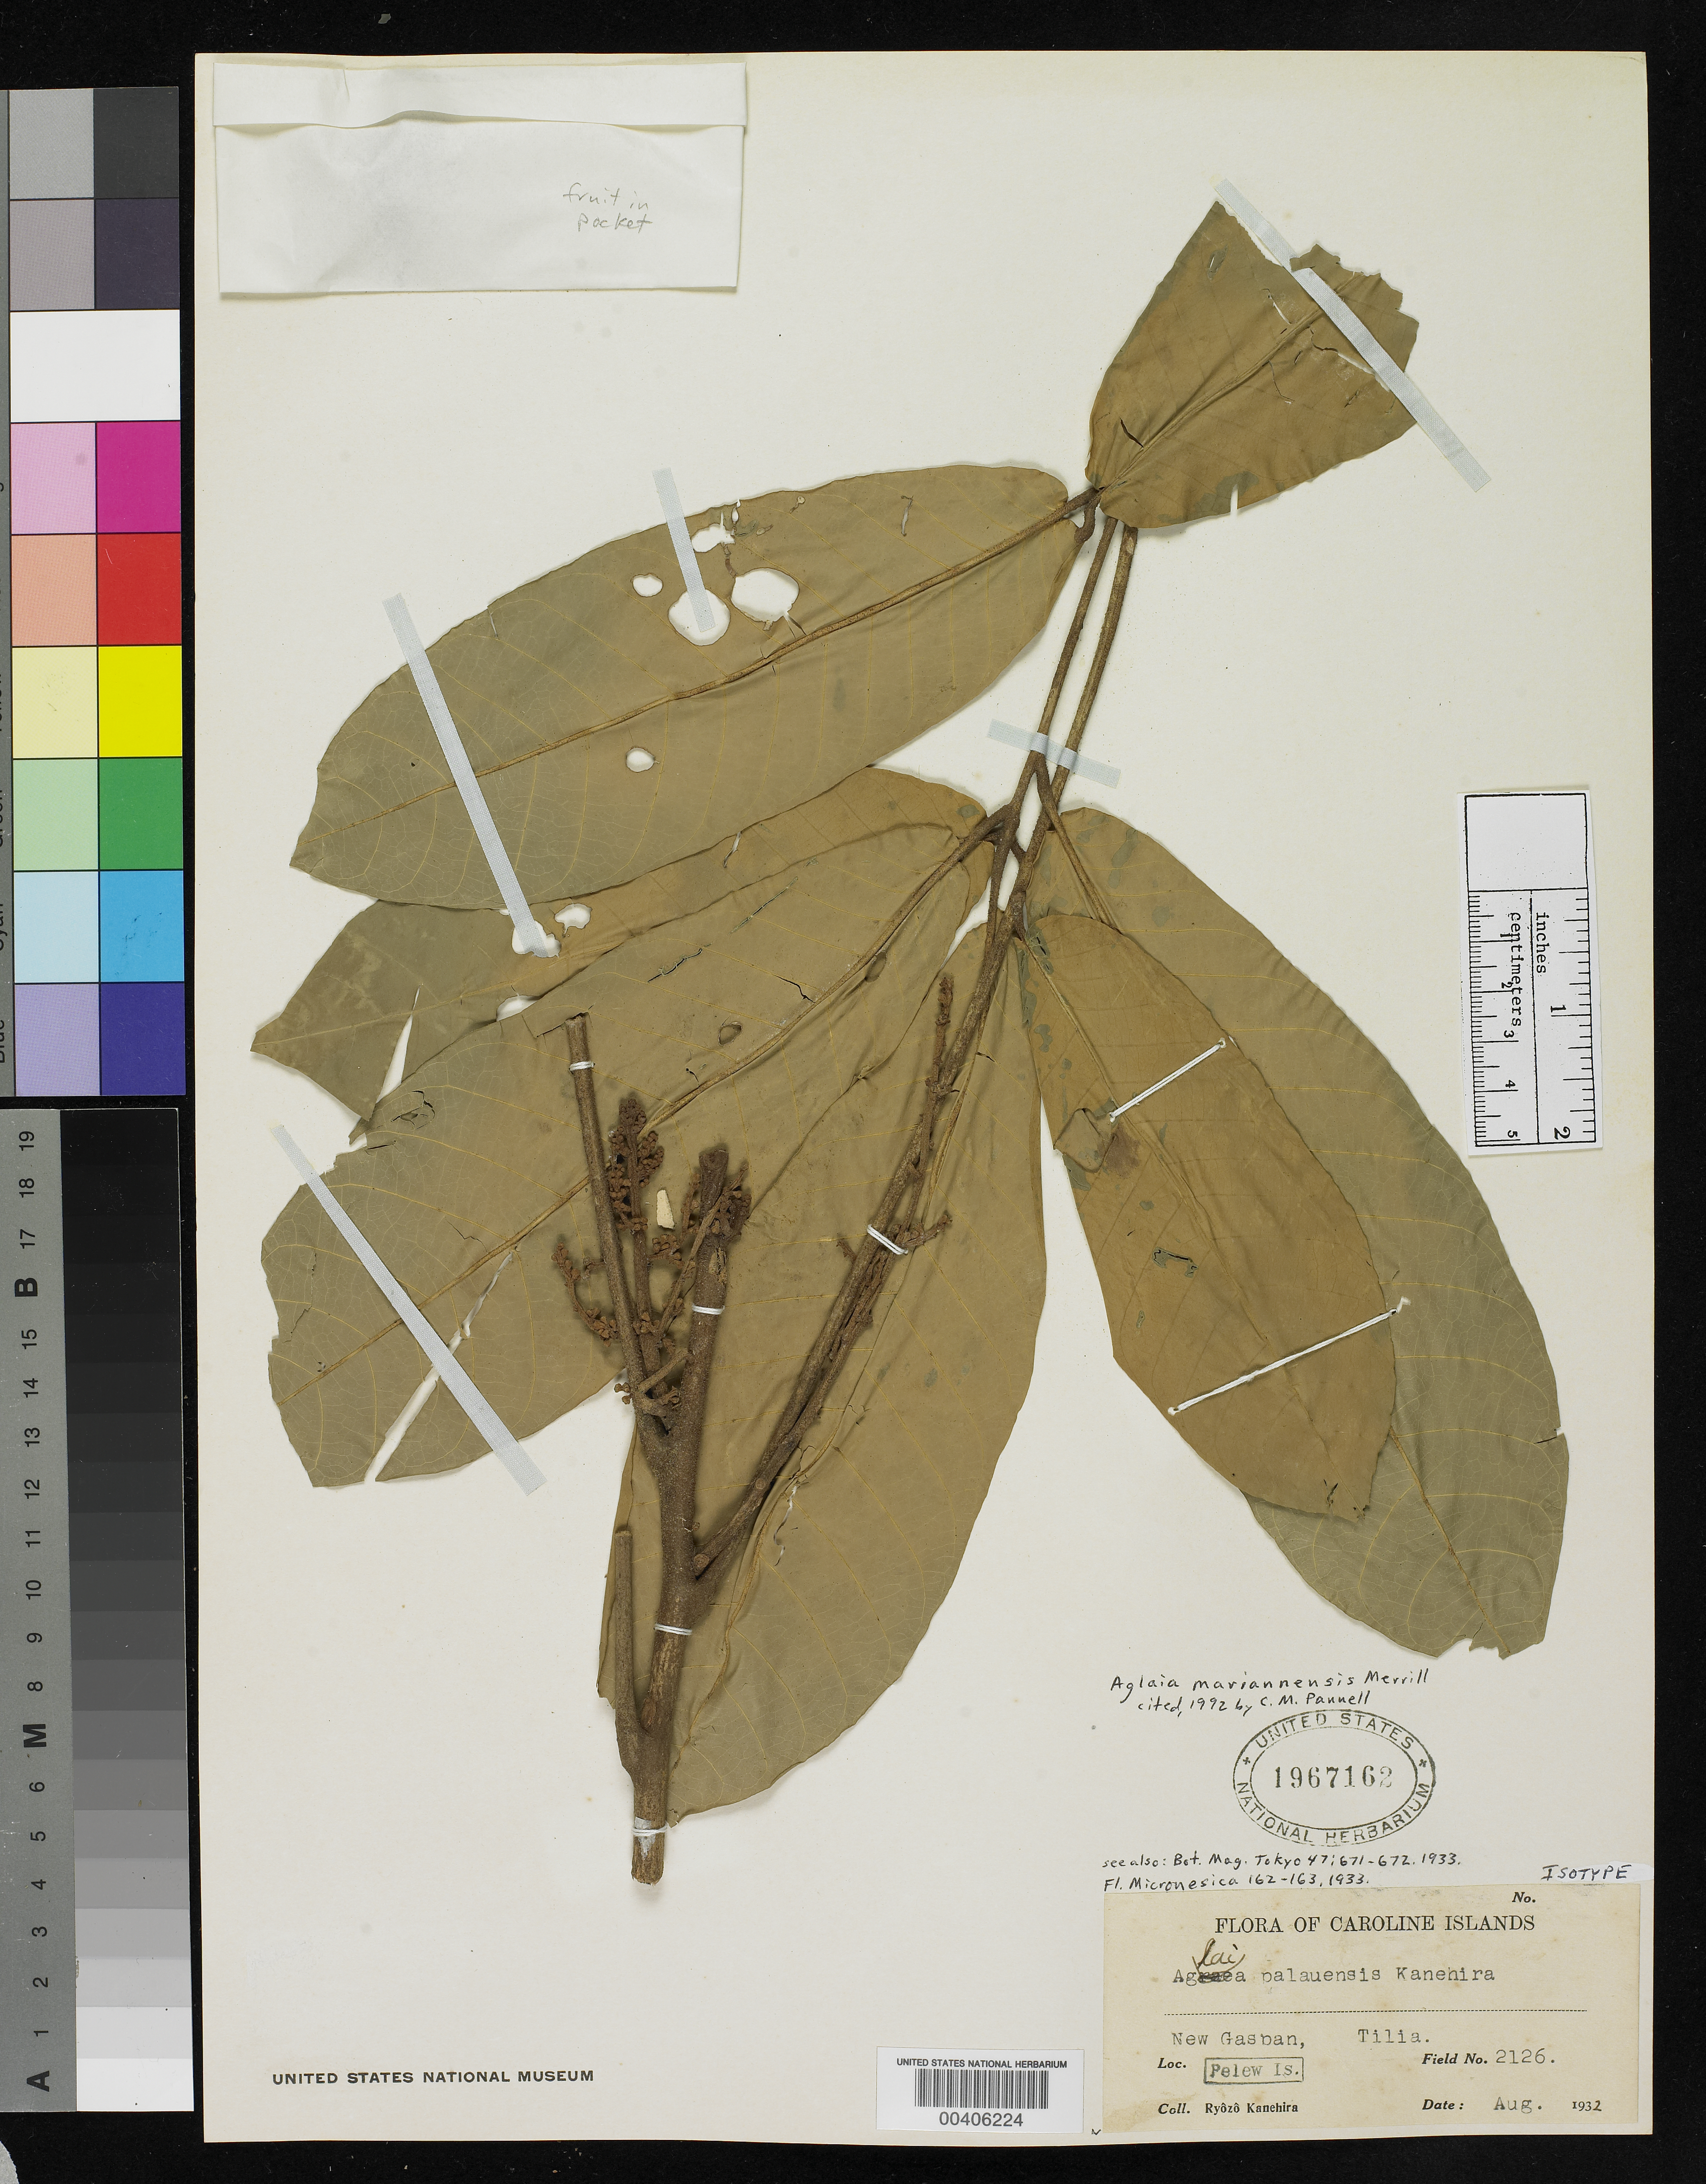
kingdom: Plantae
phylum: Tracheophyta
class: Magnoliopsida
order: Sapindales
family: Meliaceae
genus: Aglaia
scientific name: Aglaia palauensis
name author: Kaneh.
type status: Isotype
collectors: R. Kanehira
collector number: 2126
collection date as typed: Aug 1932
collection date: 1932-08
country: Palau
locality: New Gasban, Tilia.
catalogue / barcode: US 1967162